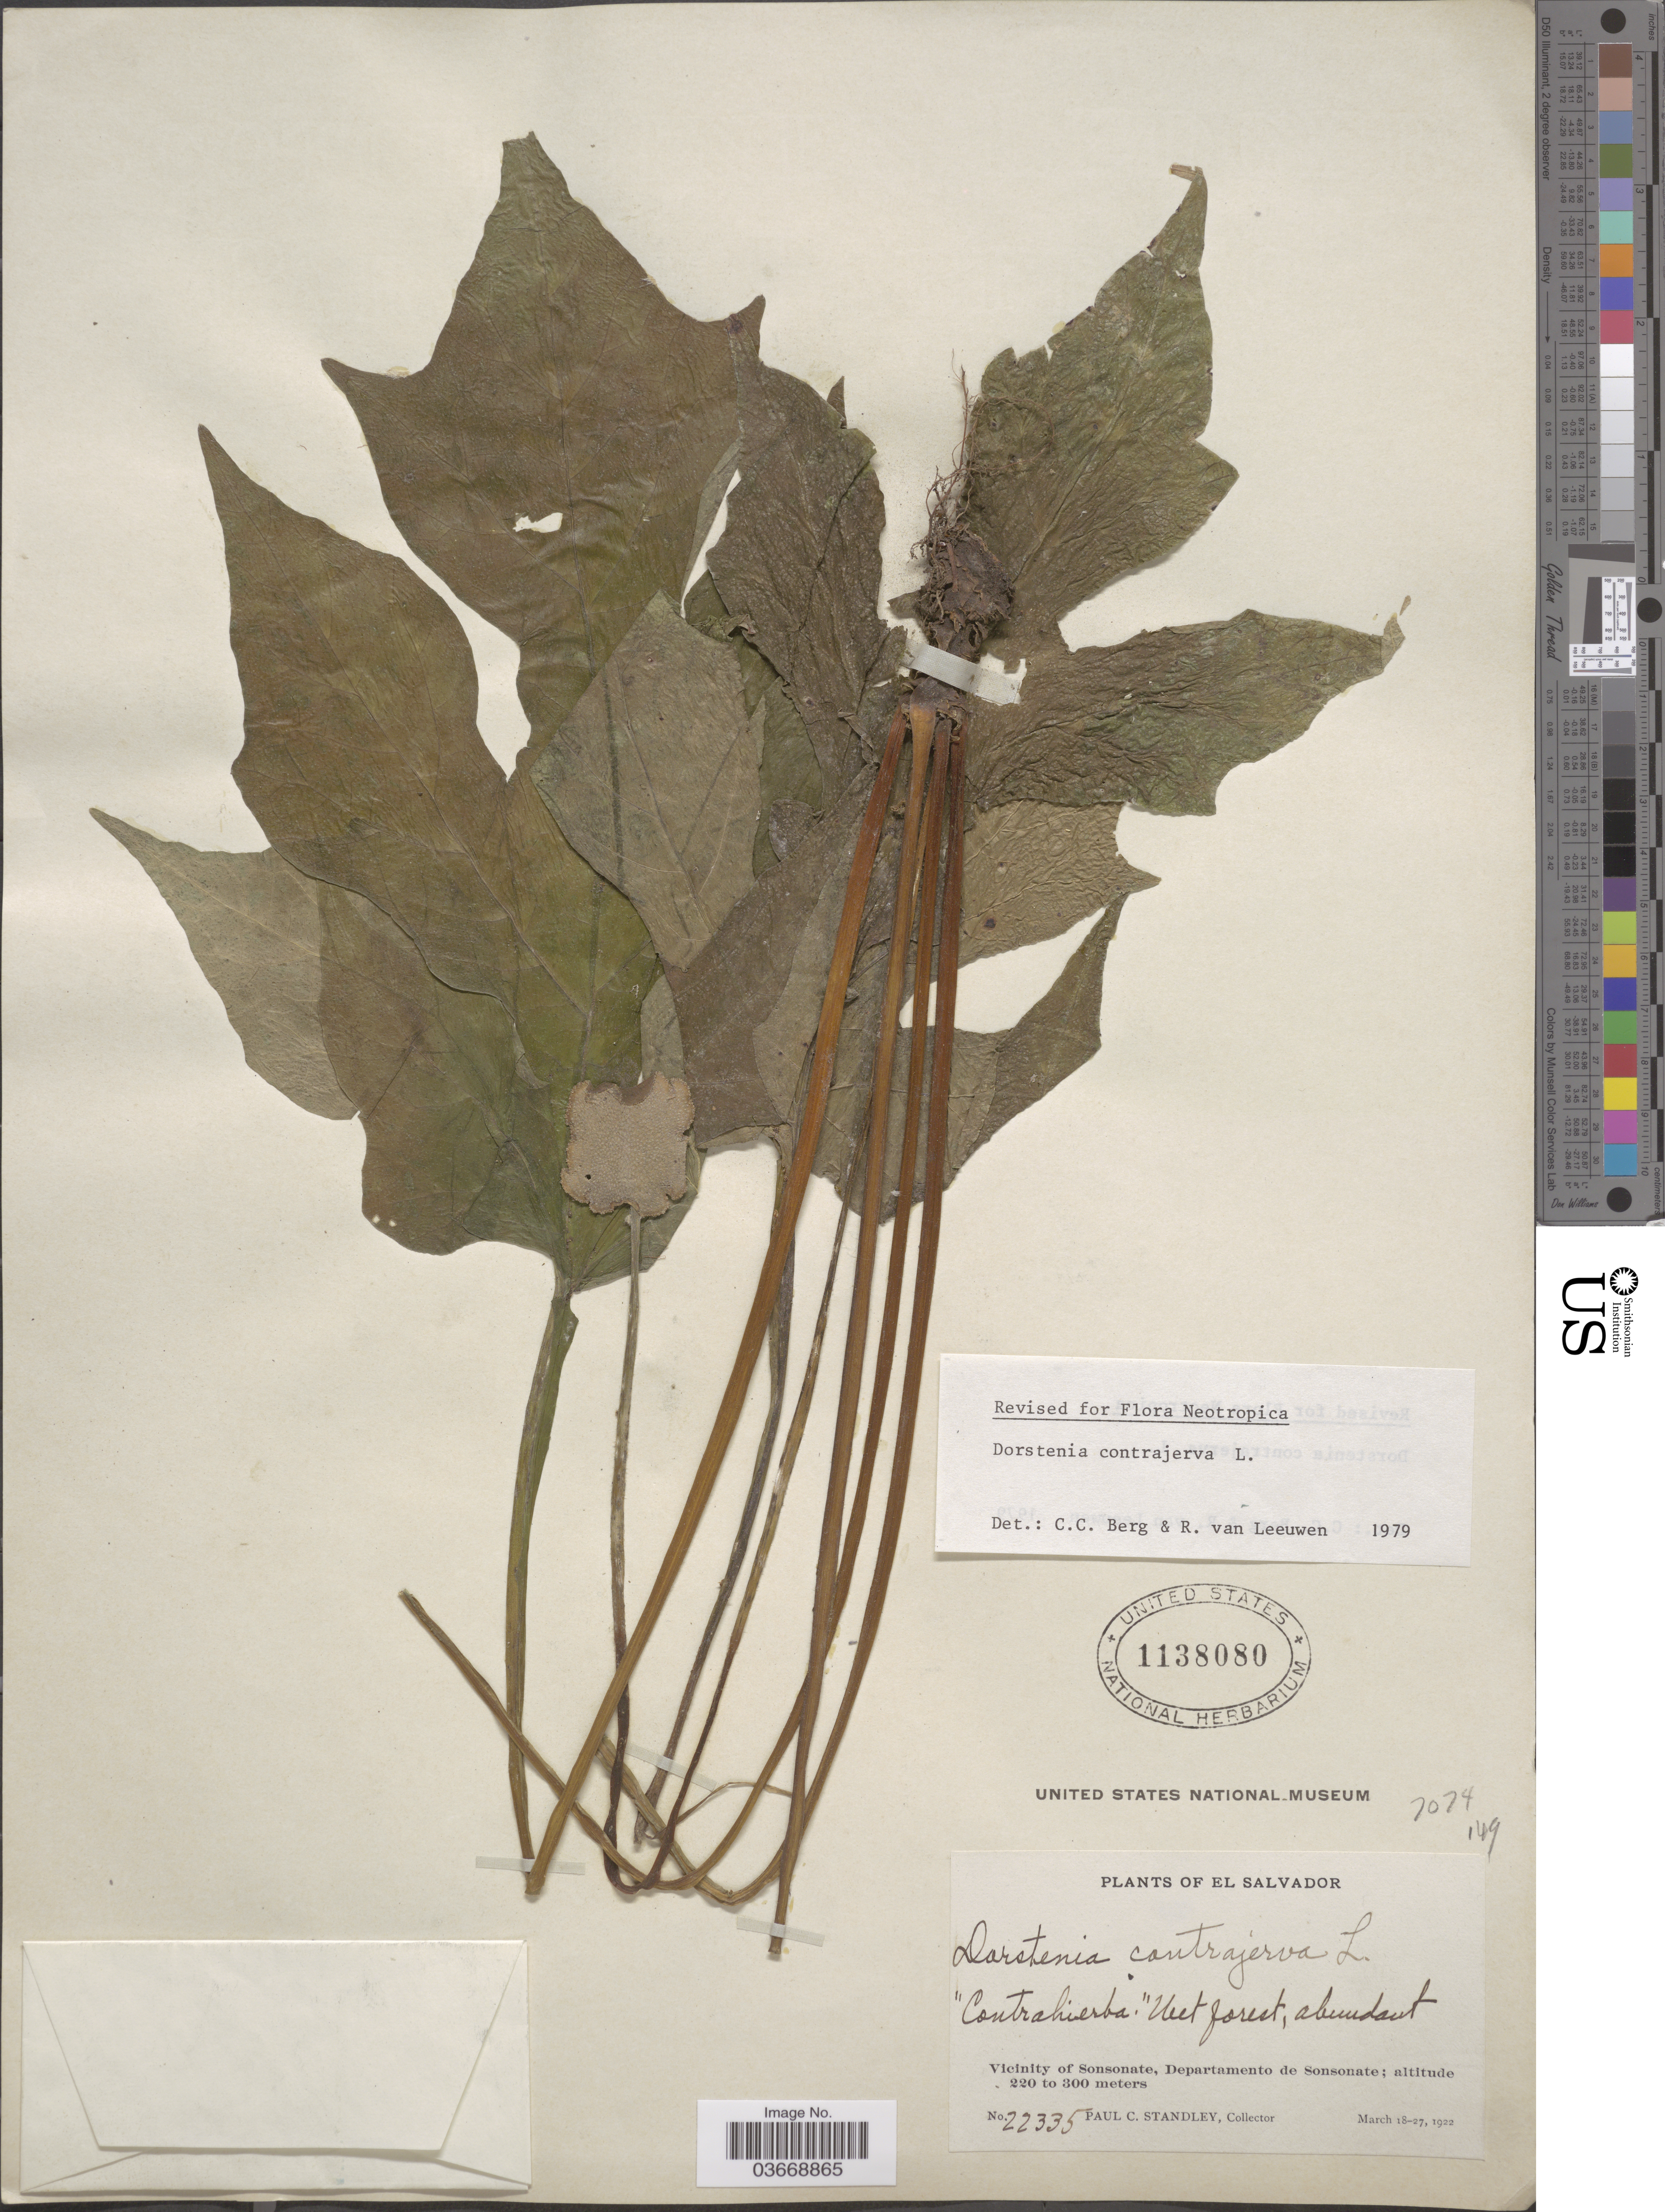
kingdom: Plantae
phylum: Tracheophyta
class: Magnoliopsida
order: Rosales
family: Moraceae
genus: Dorstenia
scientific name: Dorstenia contrajerva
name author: L.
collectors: P. C. Standley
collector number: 22335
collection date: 1922-03-18/1922-03-27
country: El Salvador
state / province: Sonsonate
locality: Vicinity of Sonsonate, Departamento de Sonsonate.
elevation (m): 220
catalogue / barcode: US 1138080